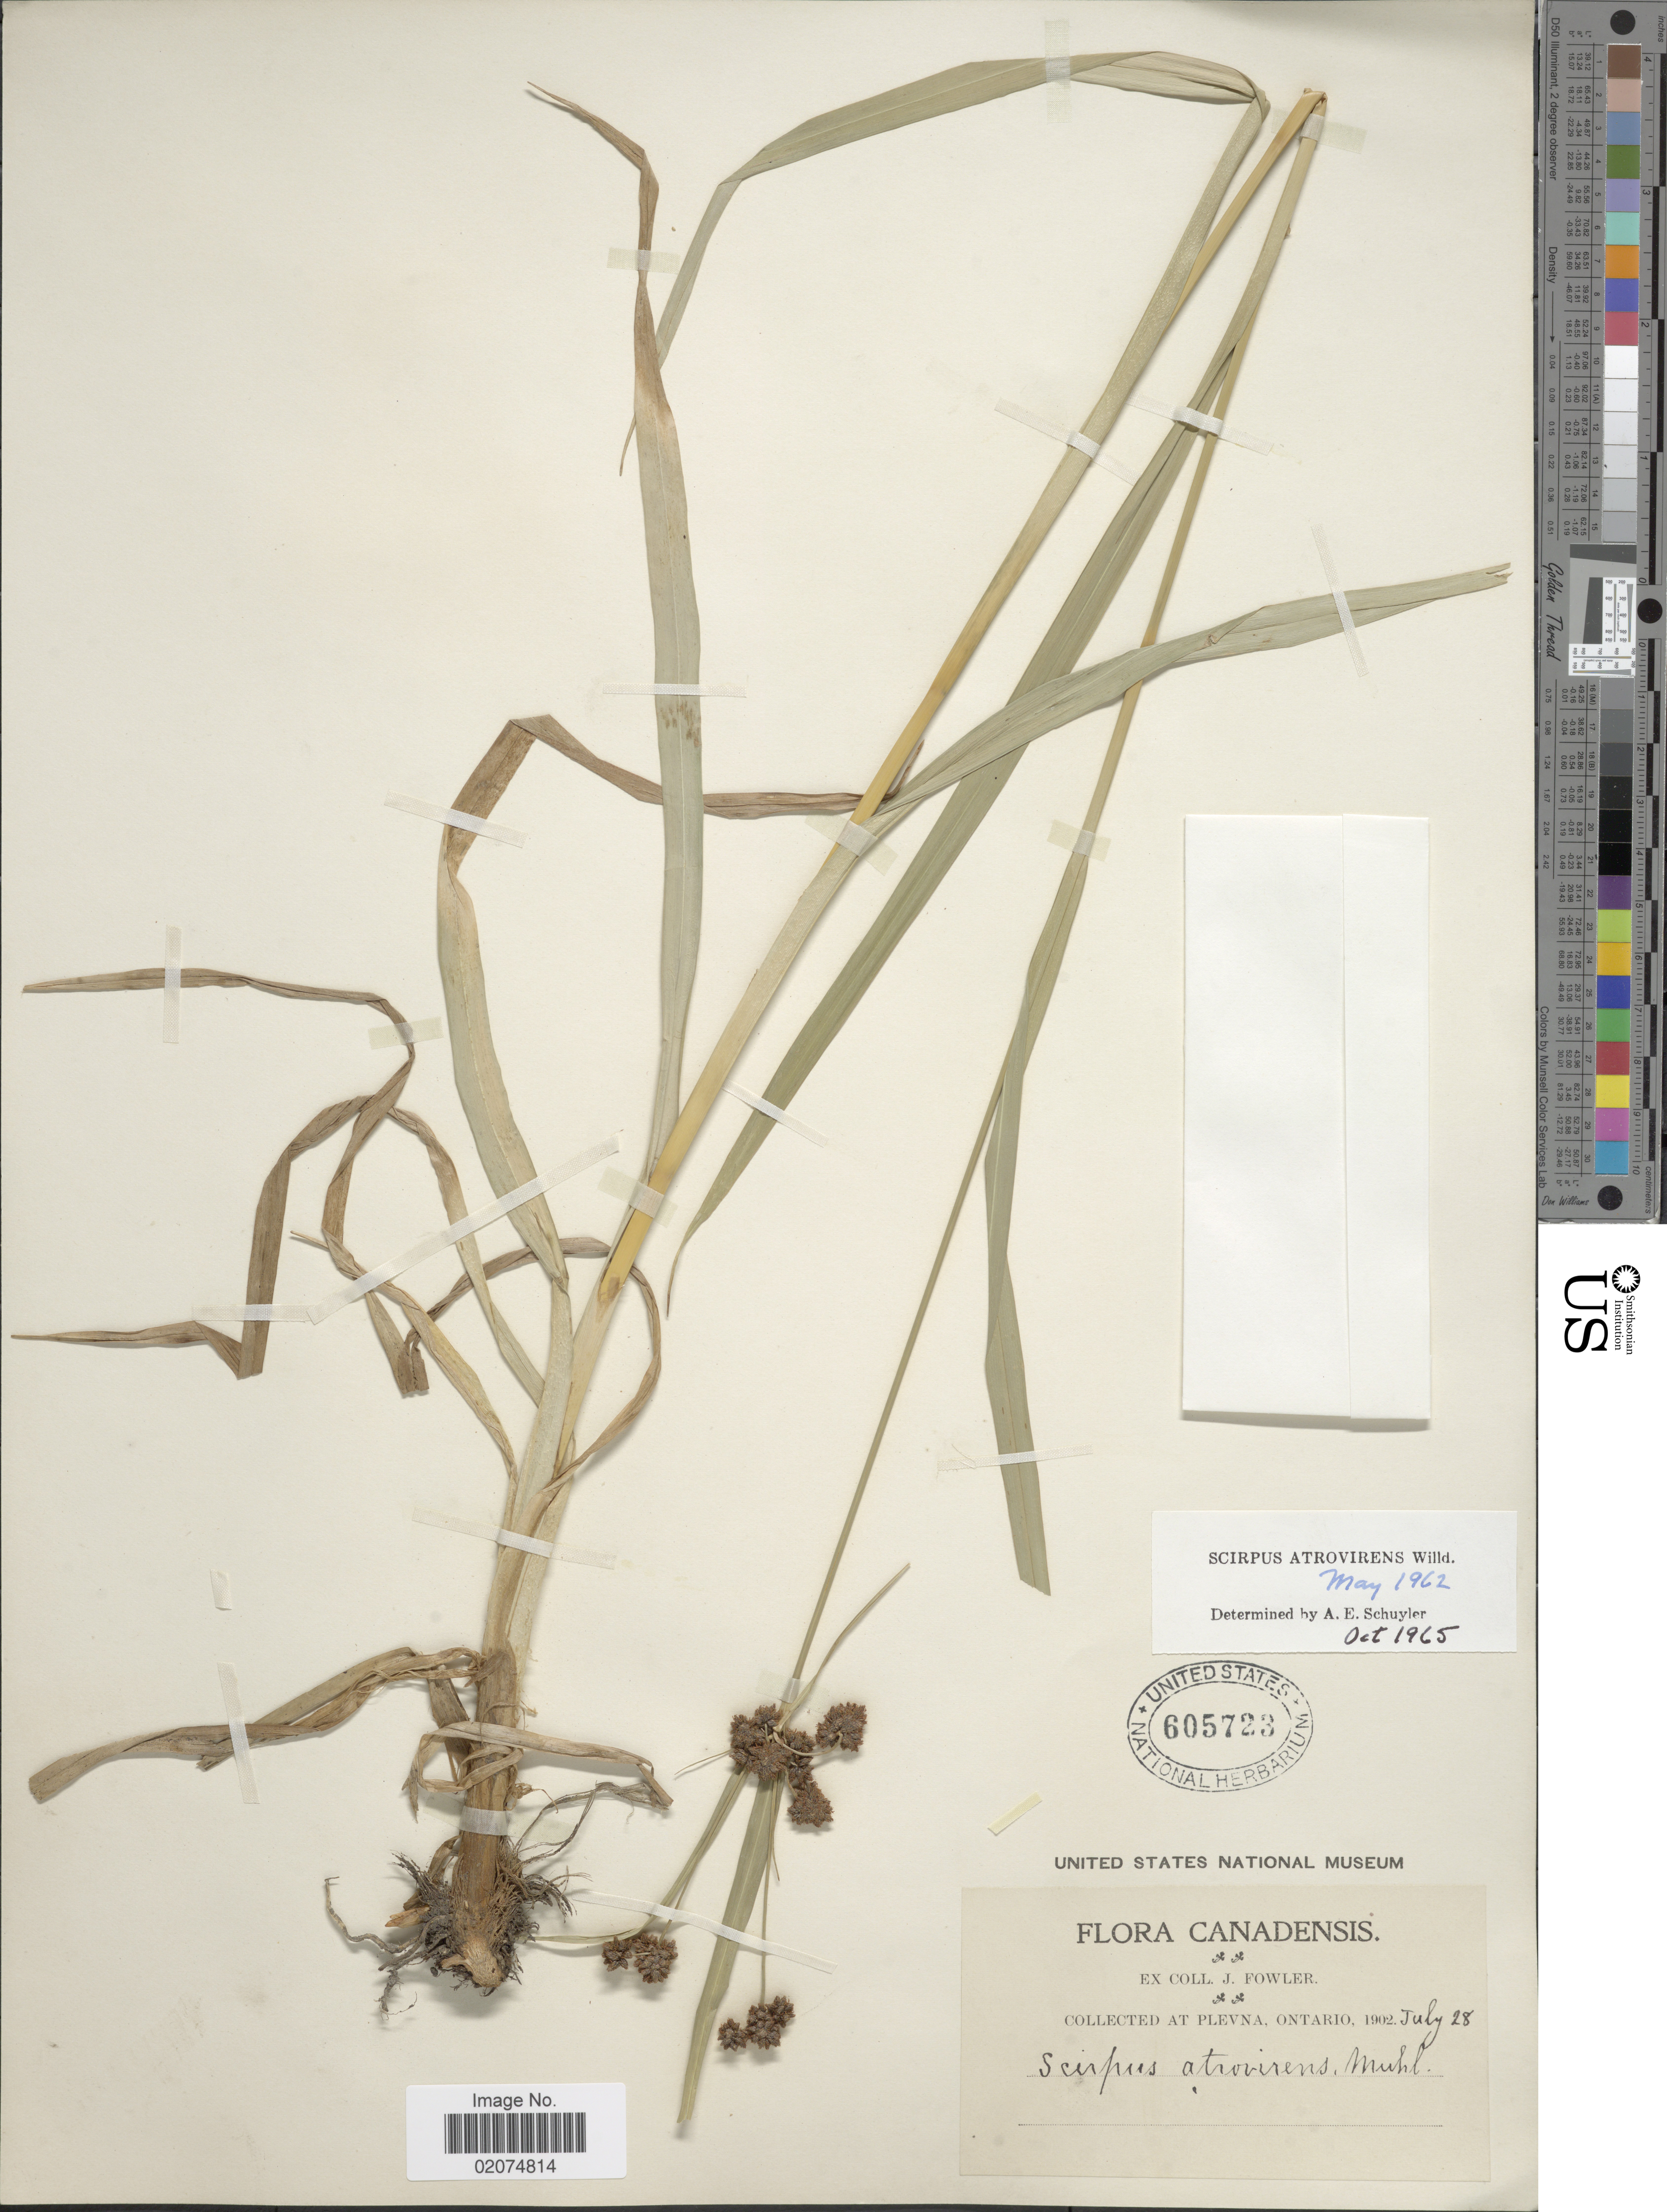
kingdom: Plantae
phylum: Tracheophyta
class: Liliopsida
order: Poales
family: Cyperaceae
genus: Scirpus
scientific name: Scirpus atrovirens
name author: Willd.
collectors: J. P. Fowler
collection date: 1902-07-28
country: Canada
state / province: Ontario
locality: Plevna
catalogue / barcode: US 605723